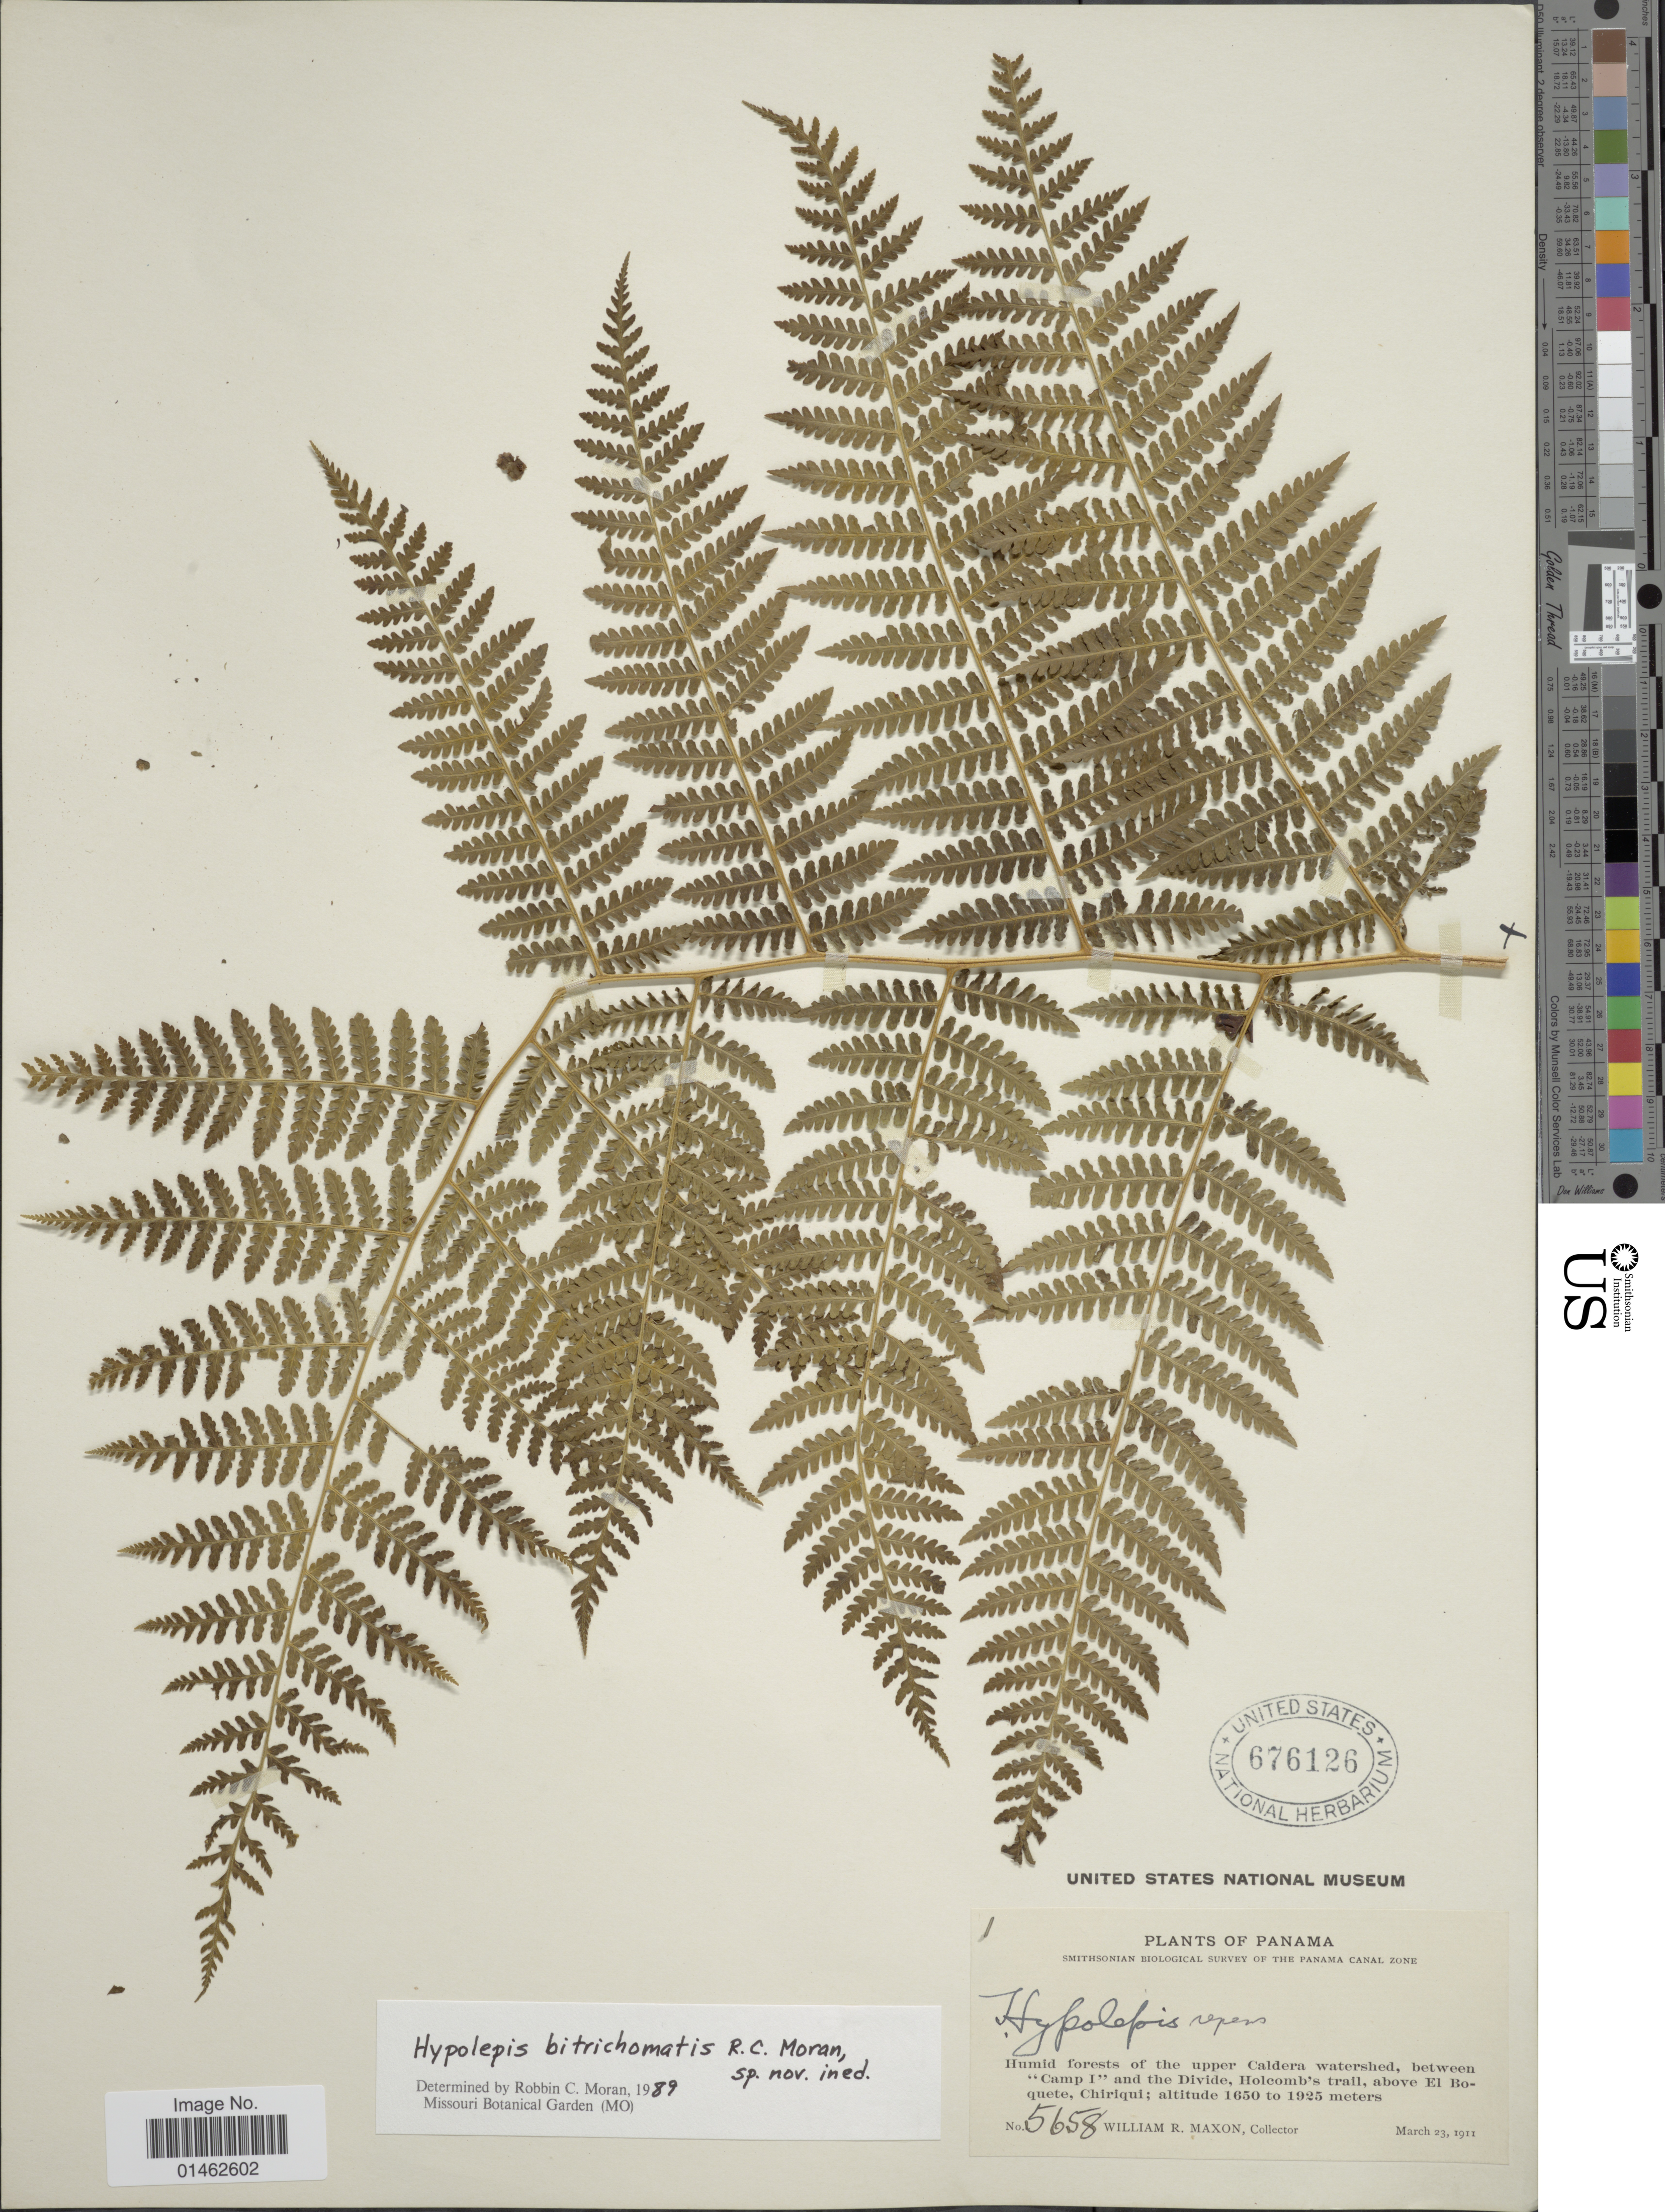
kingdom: Plantae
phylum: Tracheophyta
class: Polypodiopsida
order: Polypodiales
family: Dennstaedtiaceae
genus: Hypolepis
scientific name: Hypolepis ditrichomatis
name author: R.C. Moran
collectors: W. R. Maxon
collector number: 5658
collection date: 1911-03-23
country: Panama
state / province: Chiriqui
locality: Humid forest of the upper Caldera watershed, between 'Camp I' and the Divide, Holcomb's trail, above El Boquete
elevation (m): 1650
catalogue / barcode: US 676126